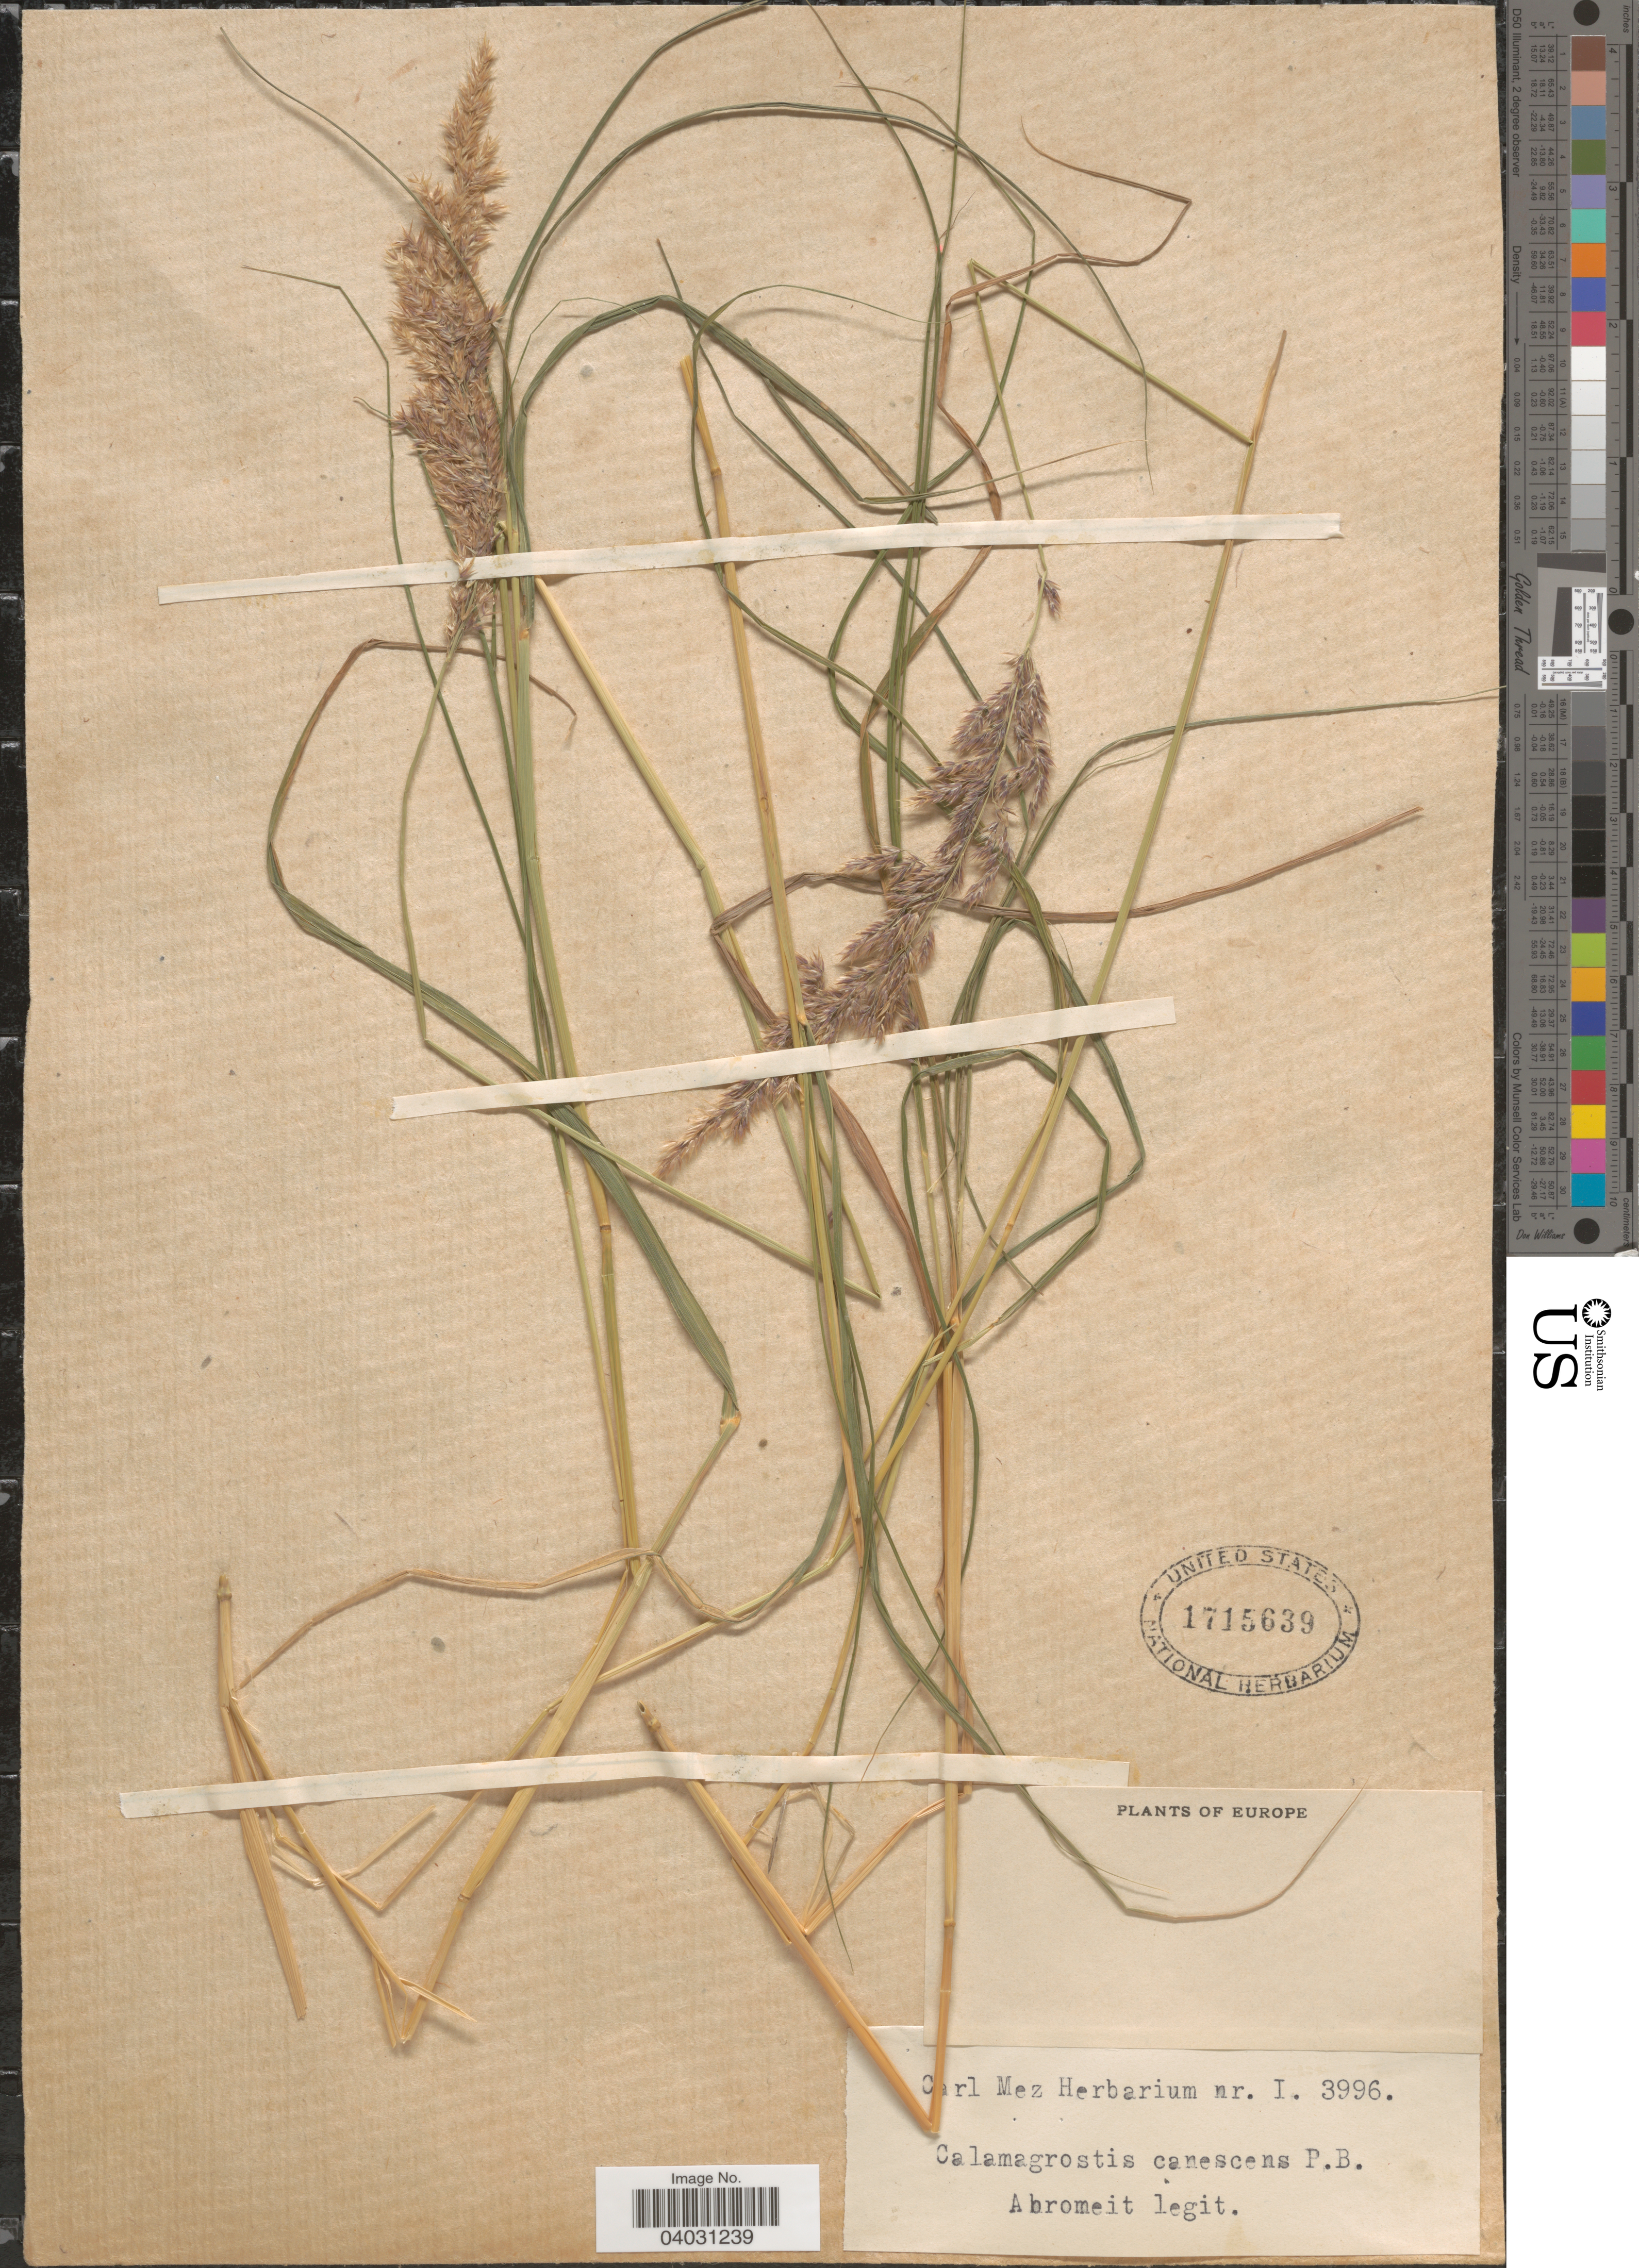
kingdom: Plantae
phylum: Tracheophyta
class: Liliopsida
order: Poales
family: Poaceae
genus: Calamagrostis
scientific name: Calamagrostis canescens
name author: (G.H. Weber) Roth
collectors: Abromeit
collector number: I.3996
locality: Europe.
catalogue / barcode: US 1715639